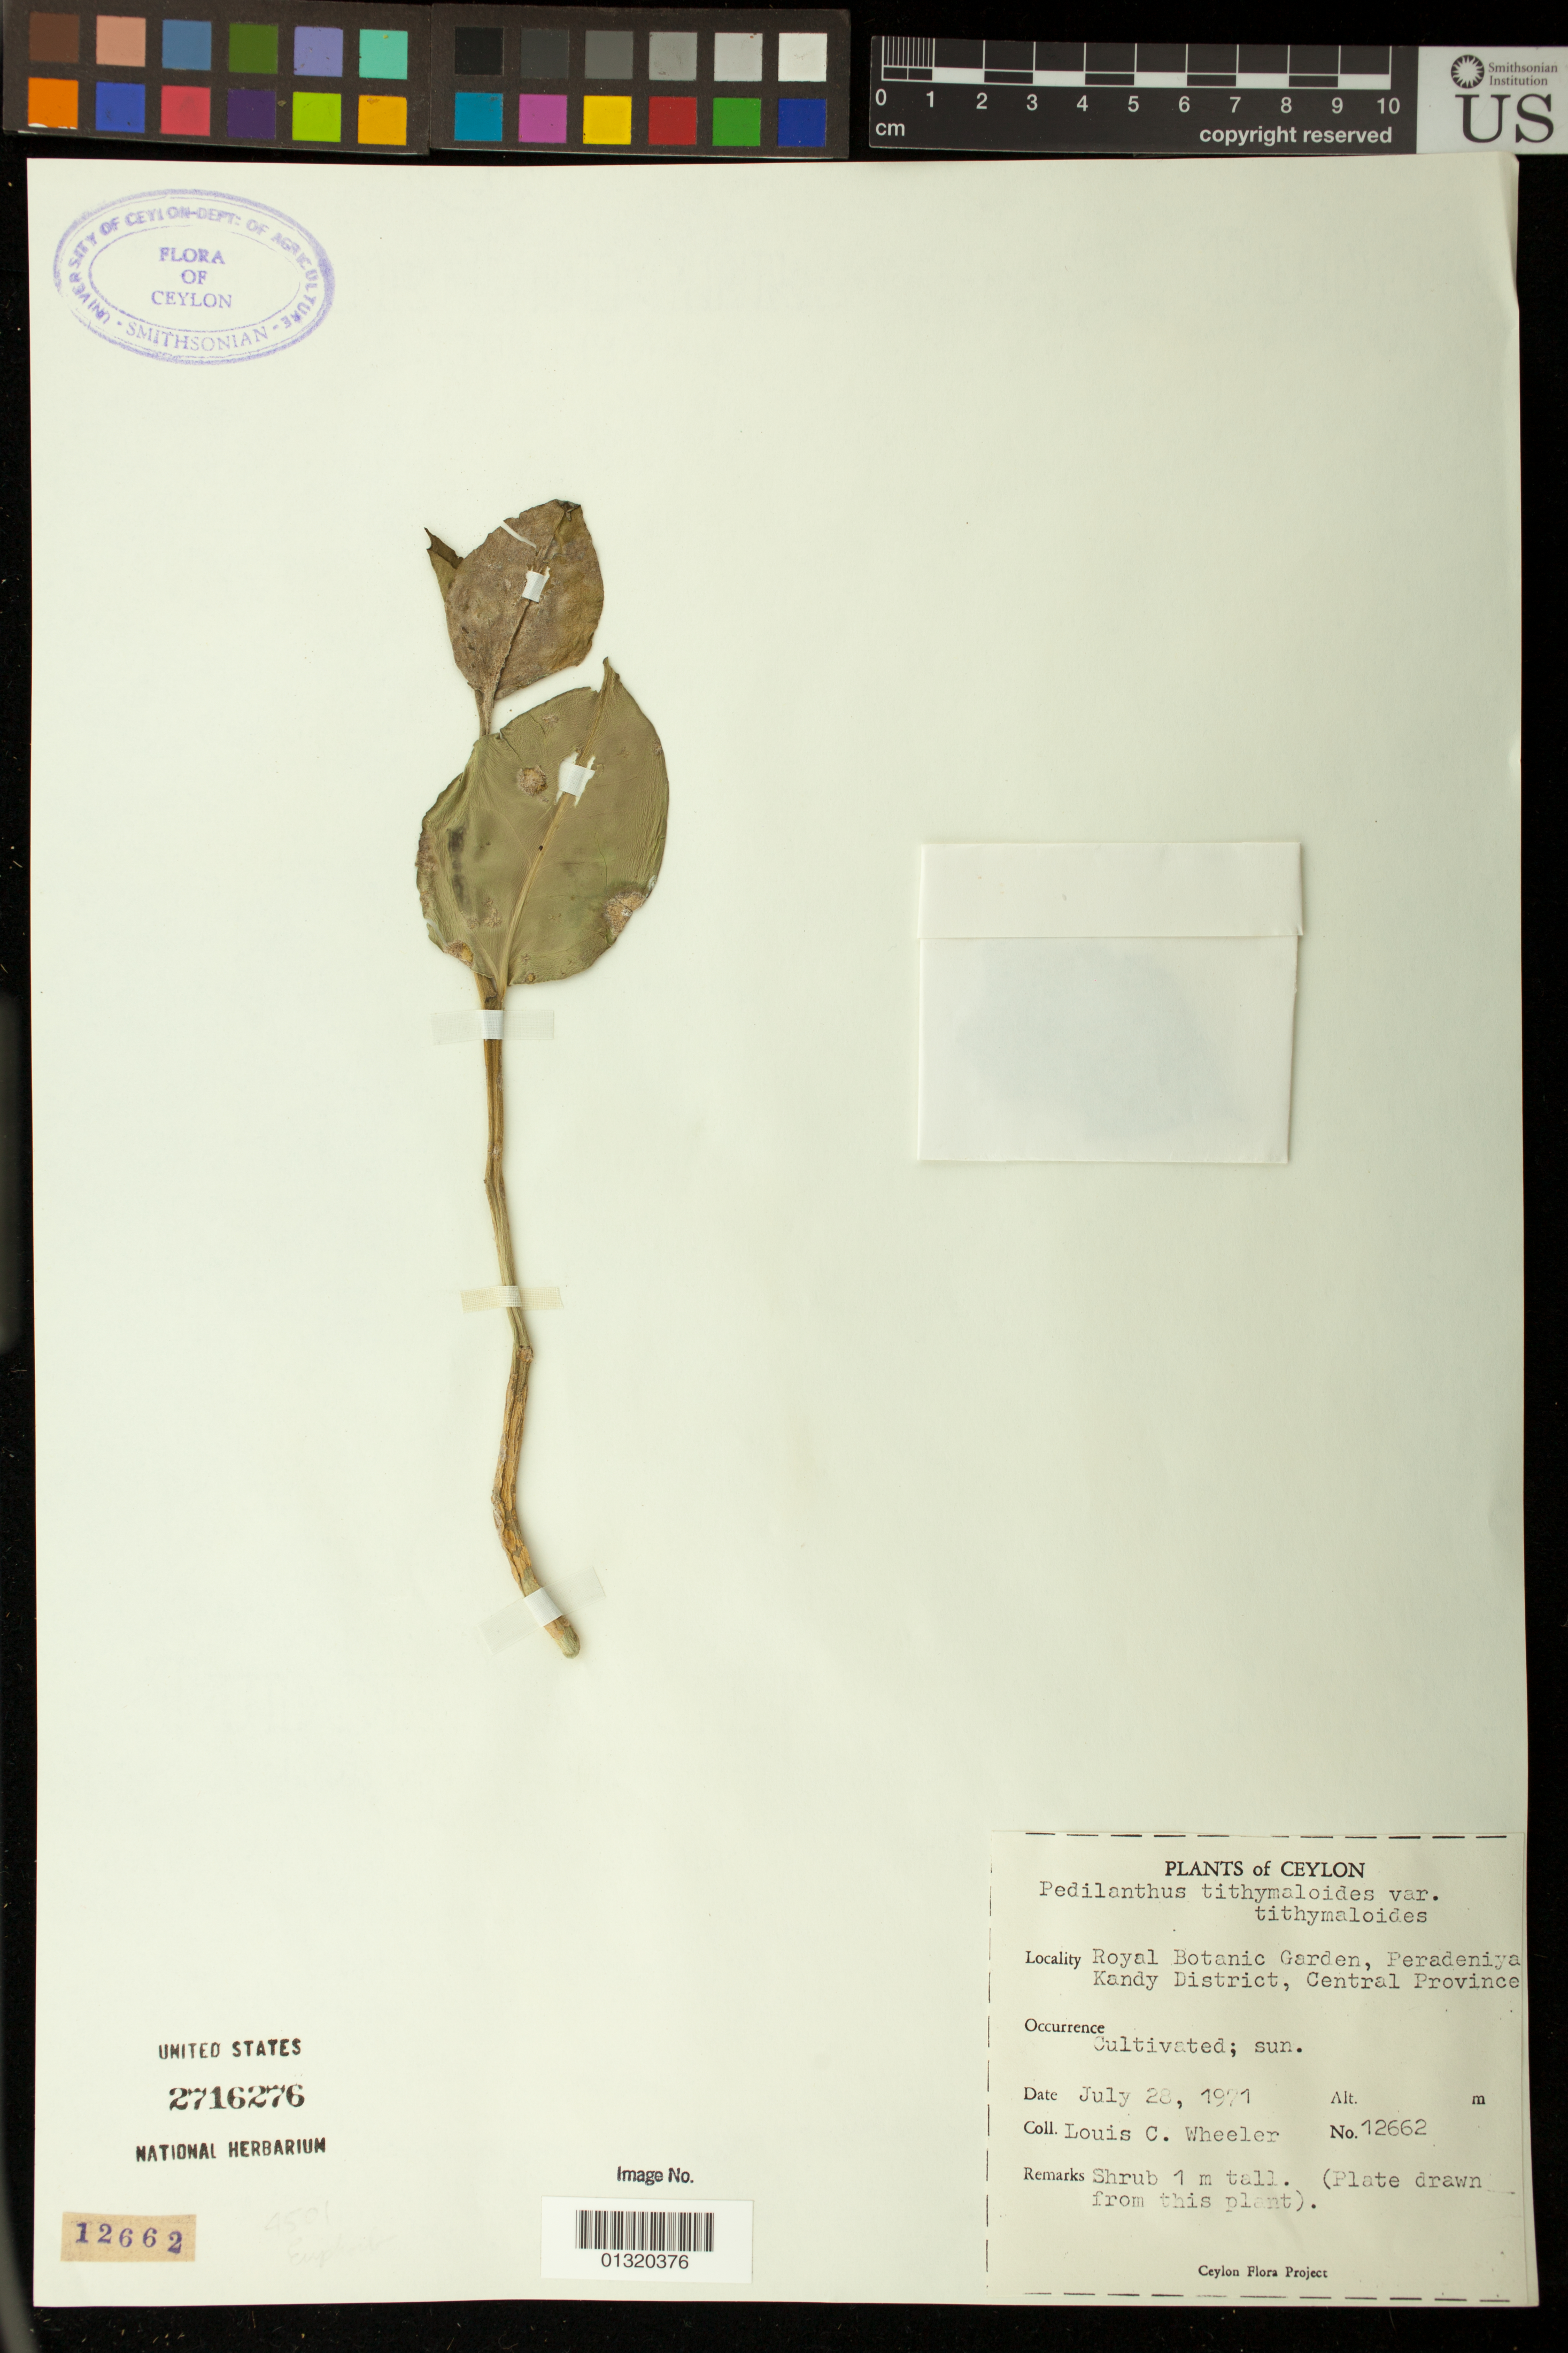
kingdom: Plantae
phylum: Tracheophyta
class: Magnoliopsida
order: Malpighiales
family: Euphorbiaceae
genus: Pedilanthus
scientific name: Pedilanthus tithymaloides subsp. tithymaloides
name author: (L.) Poit.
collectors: L. C. Wheeler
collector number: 12662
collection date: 1971-07-28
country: Sri Lanka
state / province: Central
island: Ceylon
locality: Royal Botanic Garden, Peradeniya Kandy District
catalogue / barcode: US 2716276